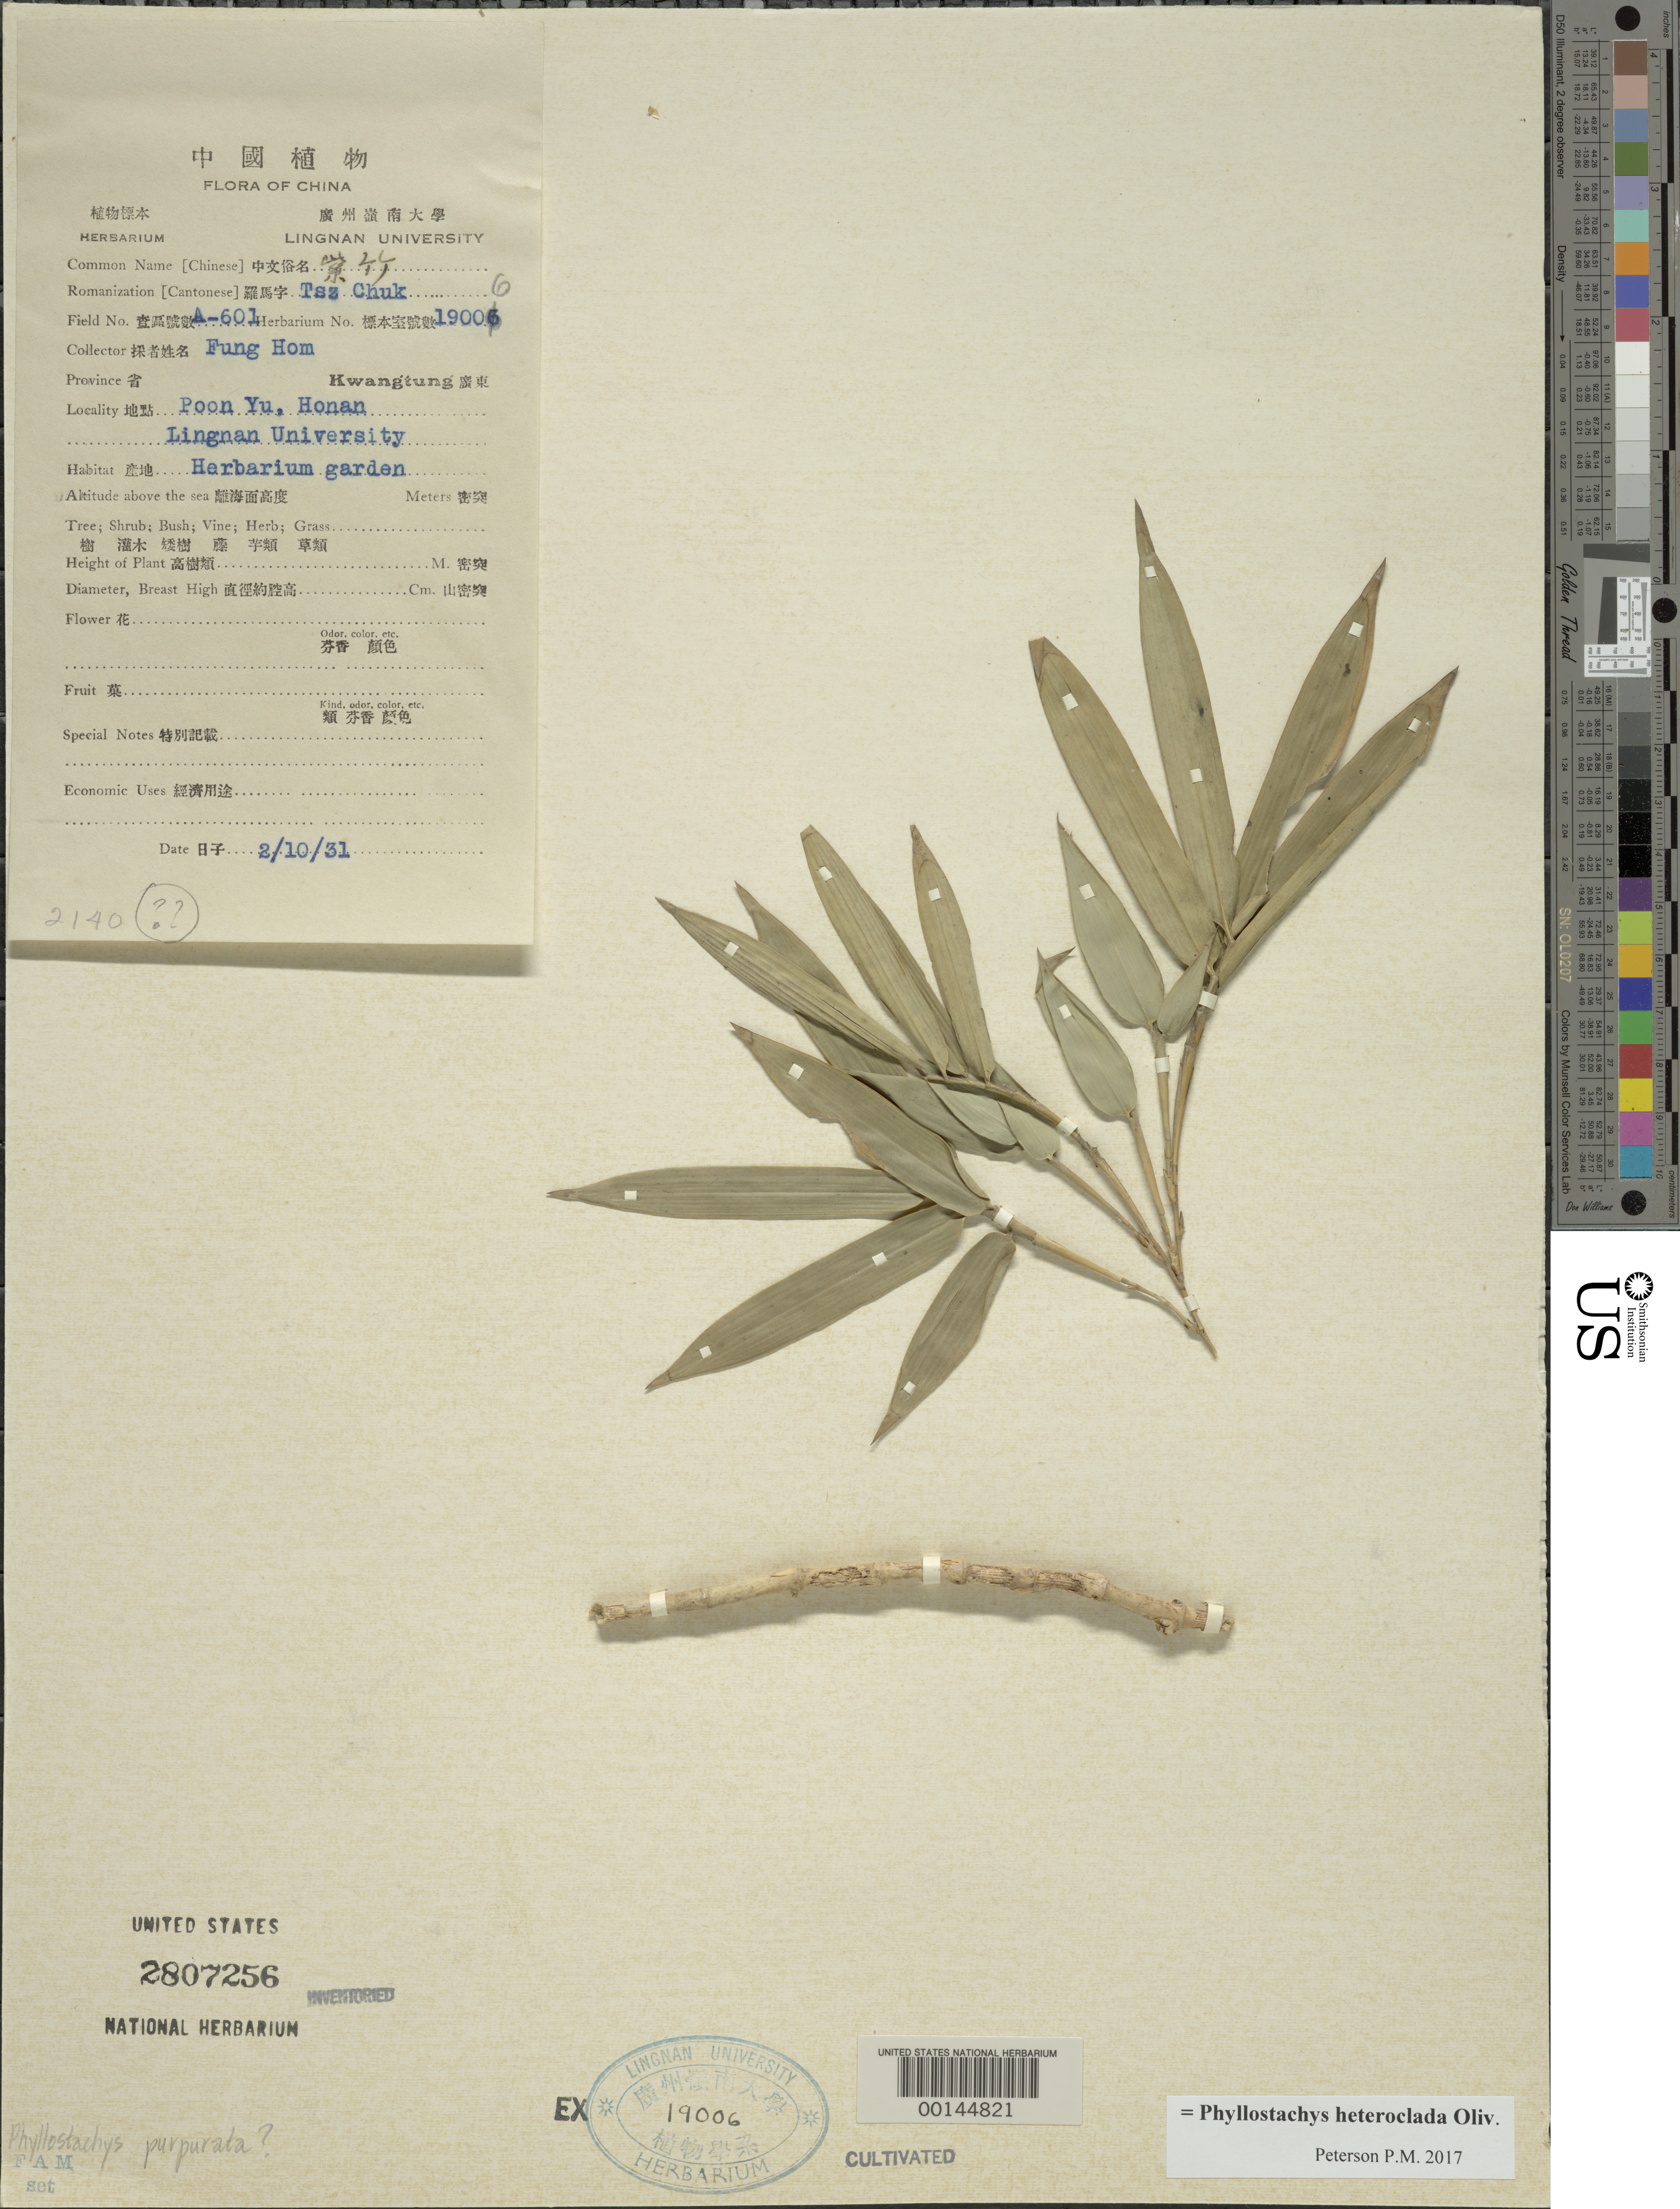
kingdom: Plantae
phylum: Tracheophyta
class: Liliopsida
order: Poales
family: Poaceae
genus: Phyllostachys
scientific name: Phyllostachys heteroclada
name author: Oliv.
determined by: Poaceae Reorganization Project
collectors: H. L. Fung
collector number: A-601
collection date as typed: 10 Feb 1931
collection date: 1931-02-10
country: China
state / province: Guangdong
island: Honam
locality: Honan, poon yu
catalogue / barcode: US 2807256